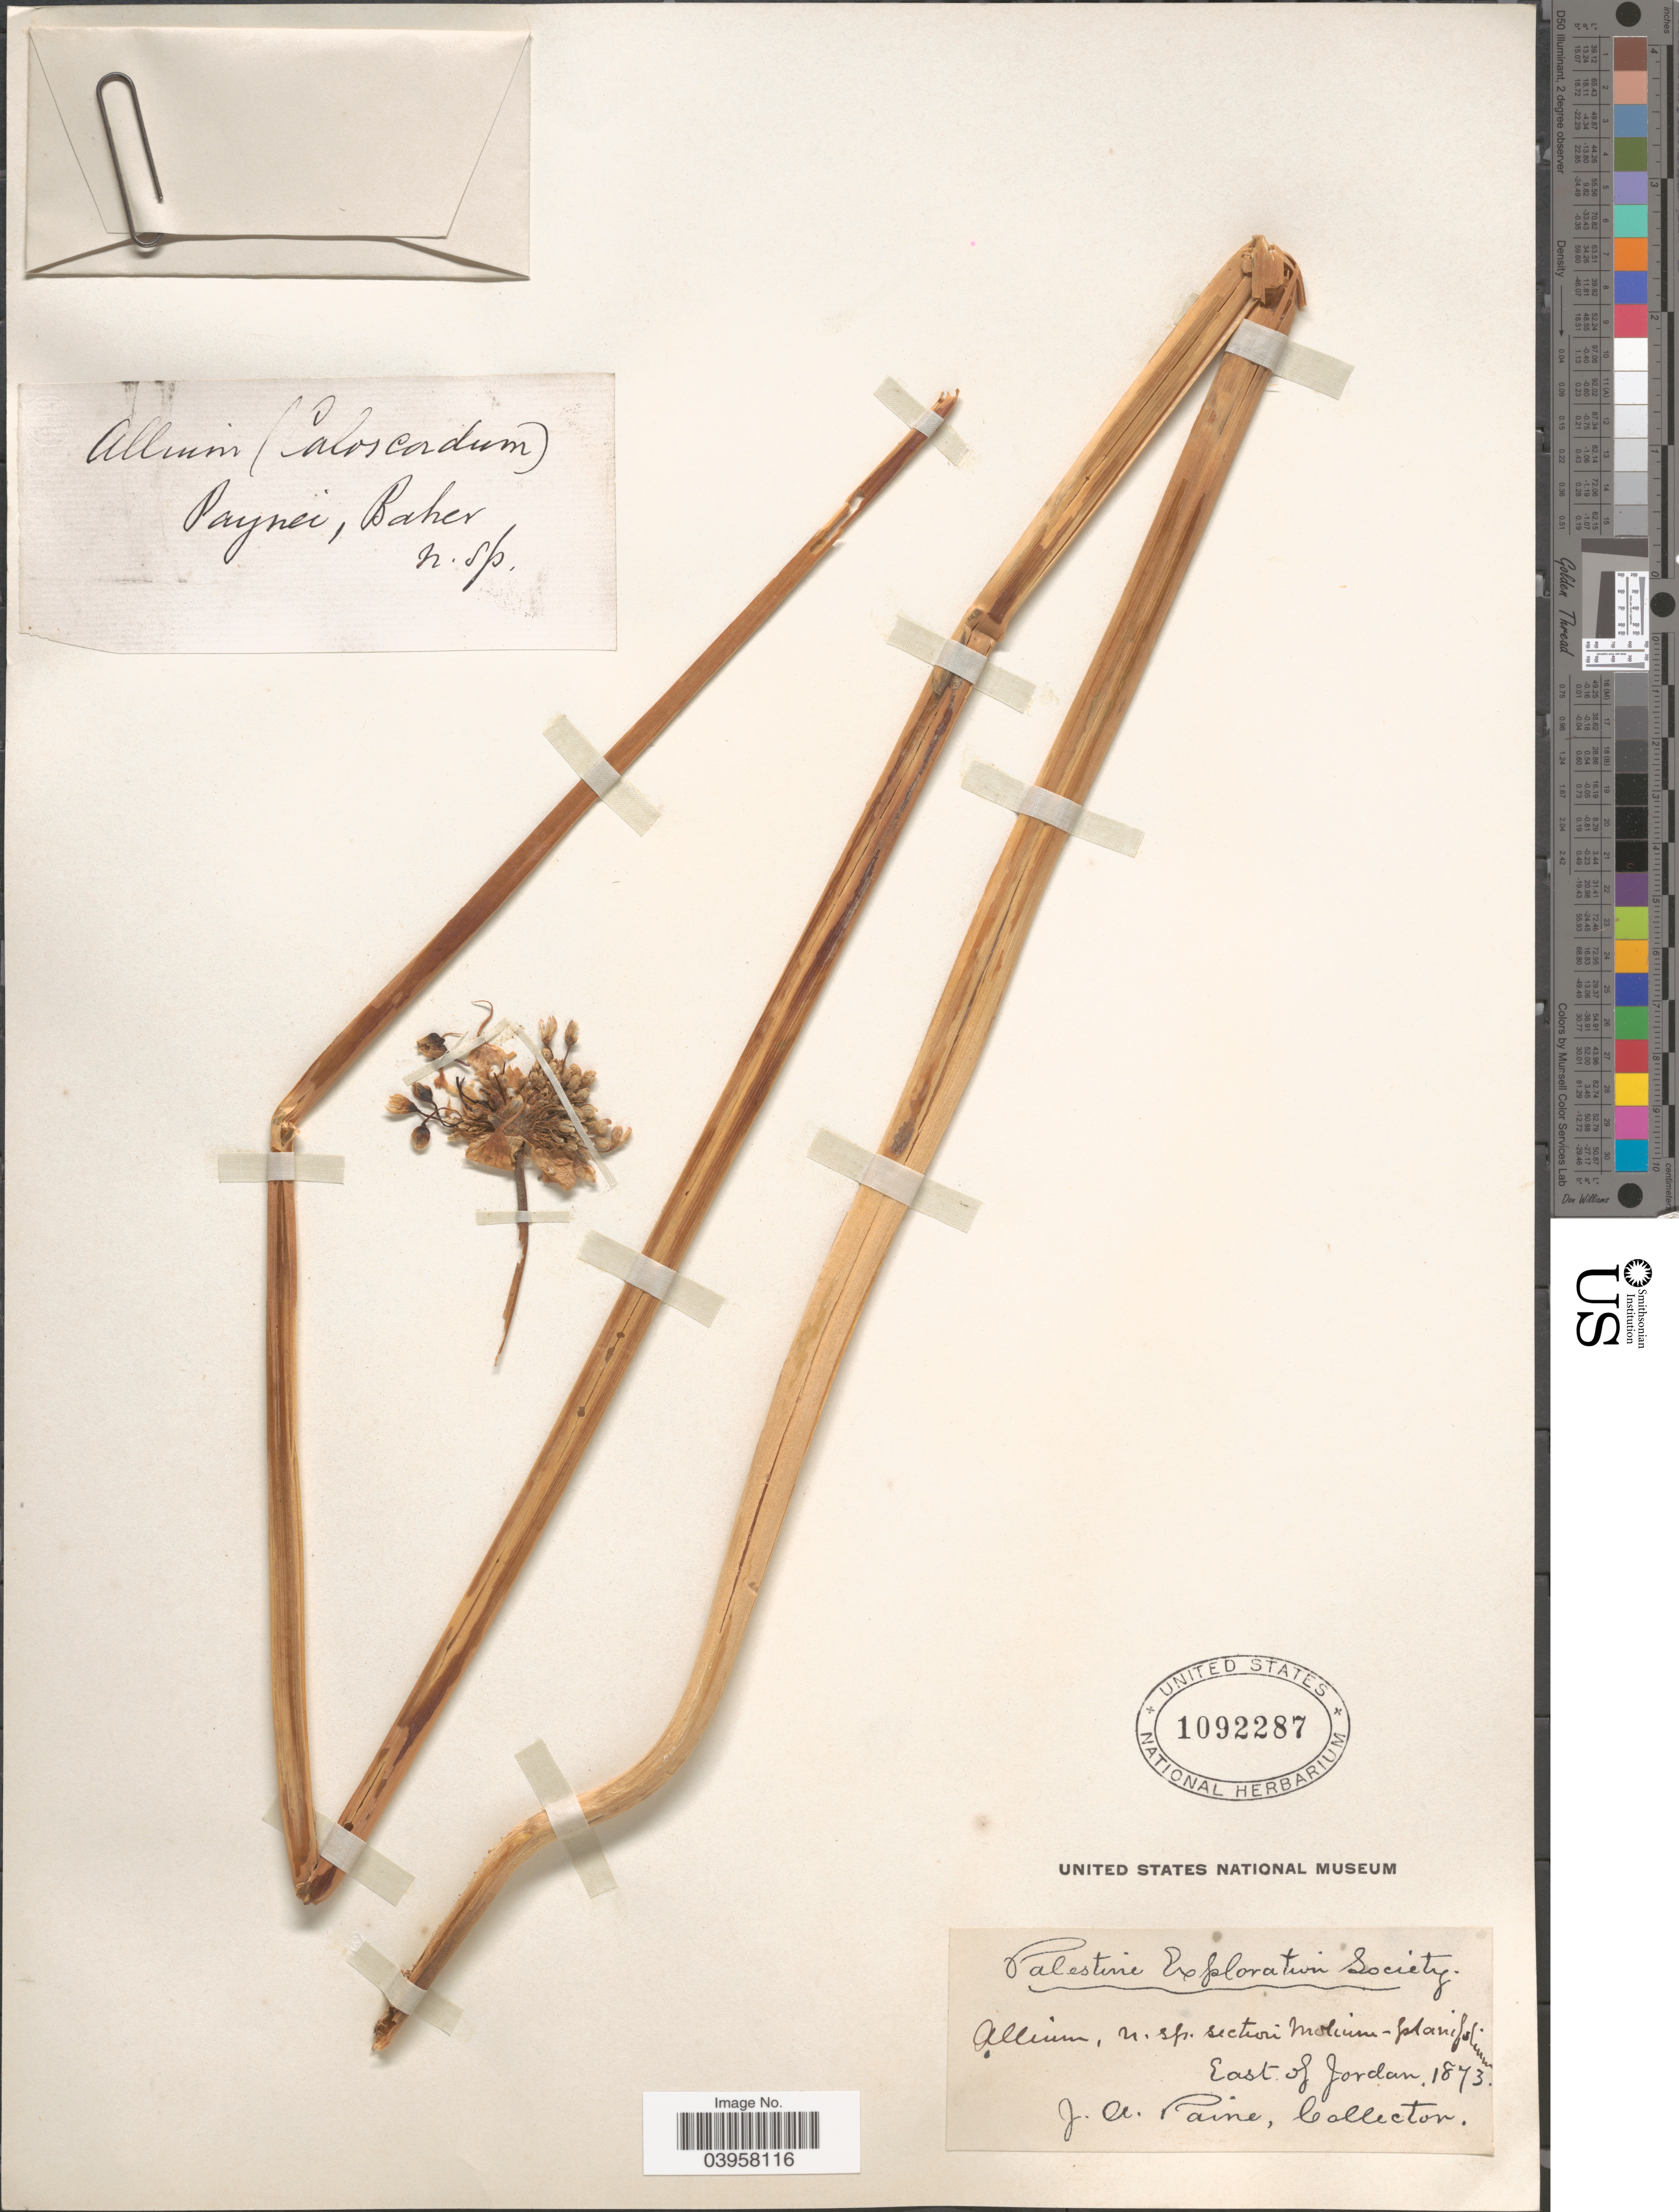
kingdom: Plantae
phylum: Tracheophyta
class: Liliopsida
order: Asparagales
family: Amaryllidaceae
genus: Allium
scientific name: Allium sp.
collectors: J. A. Paine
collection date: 1873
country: Jordan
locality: East of Jordan.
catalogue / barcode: US 1092287